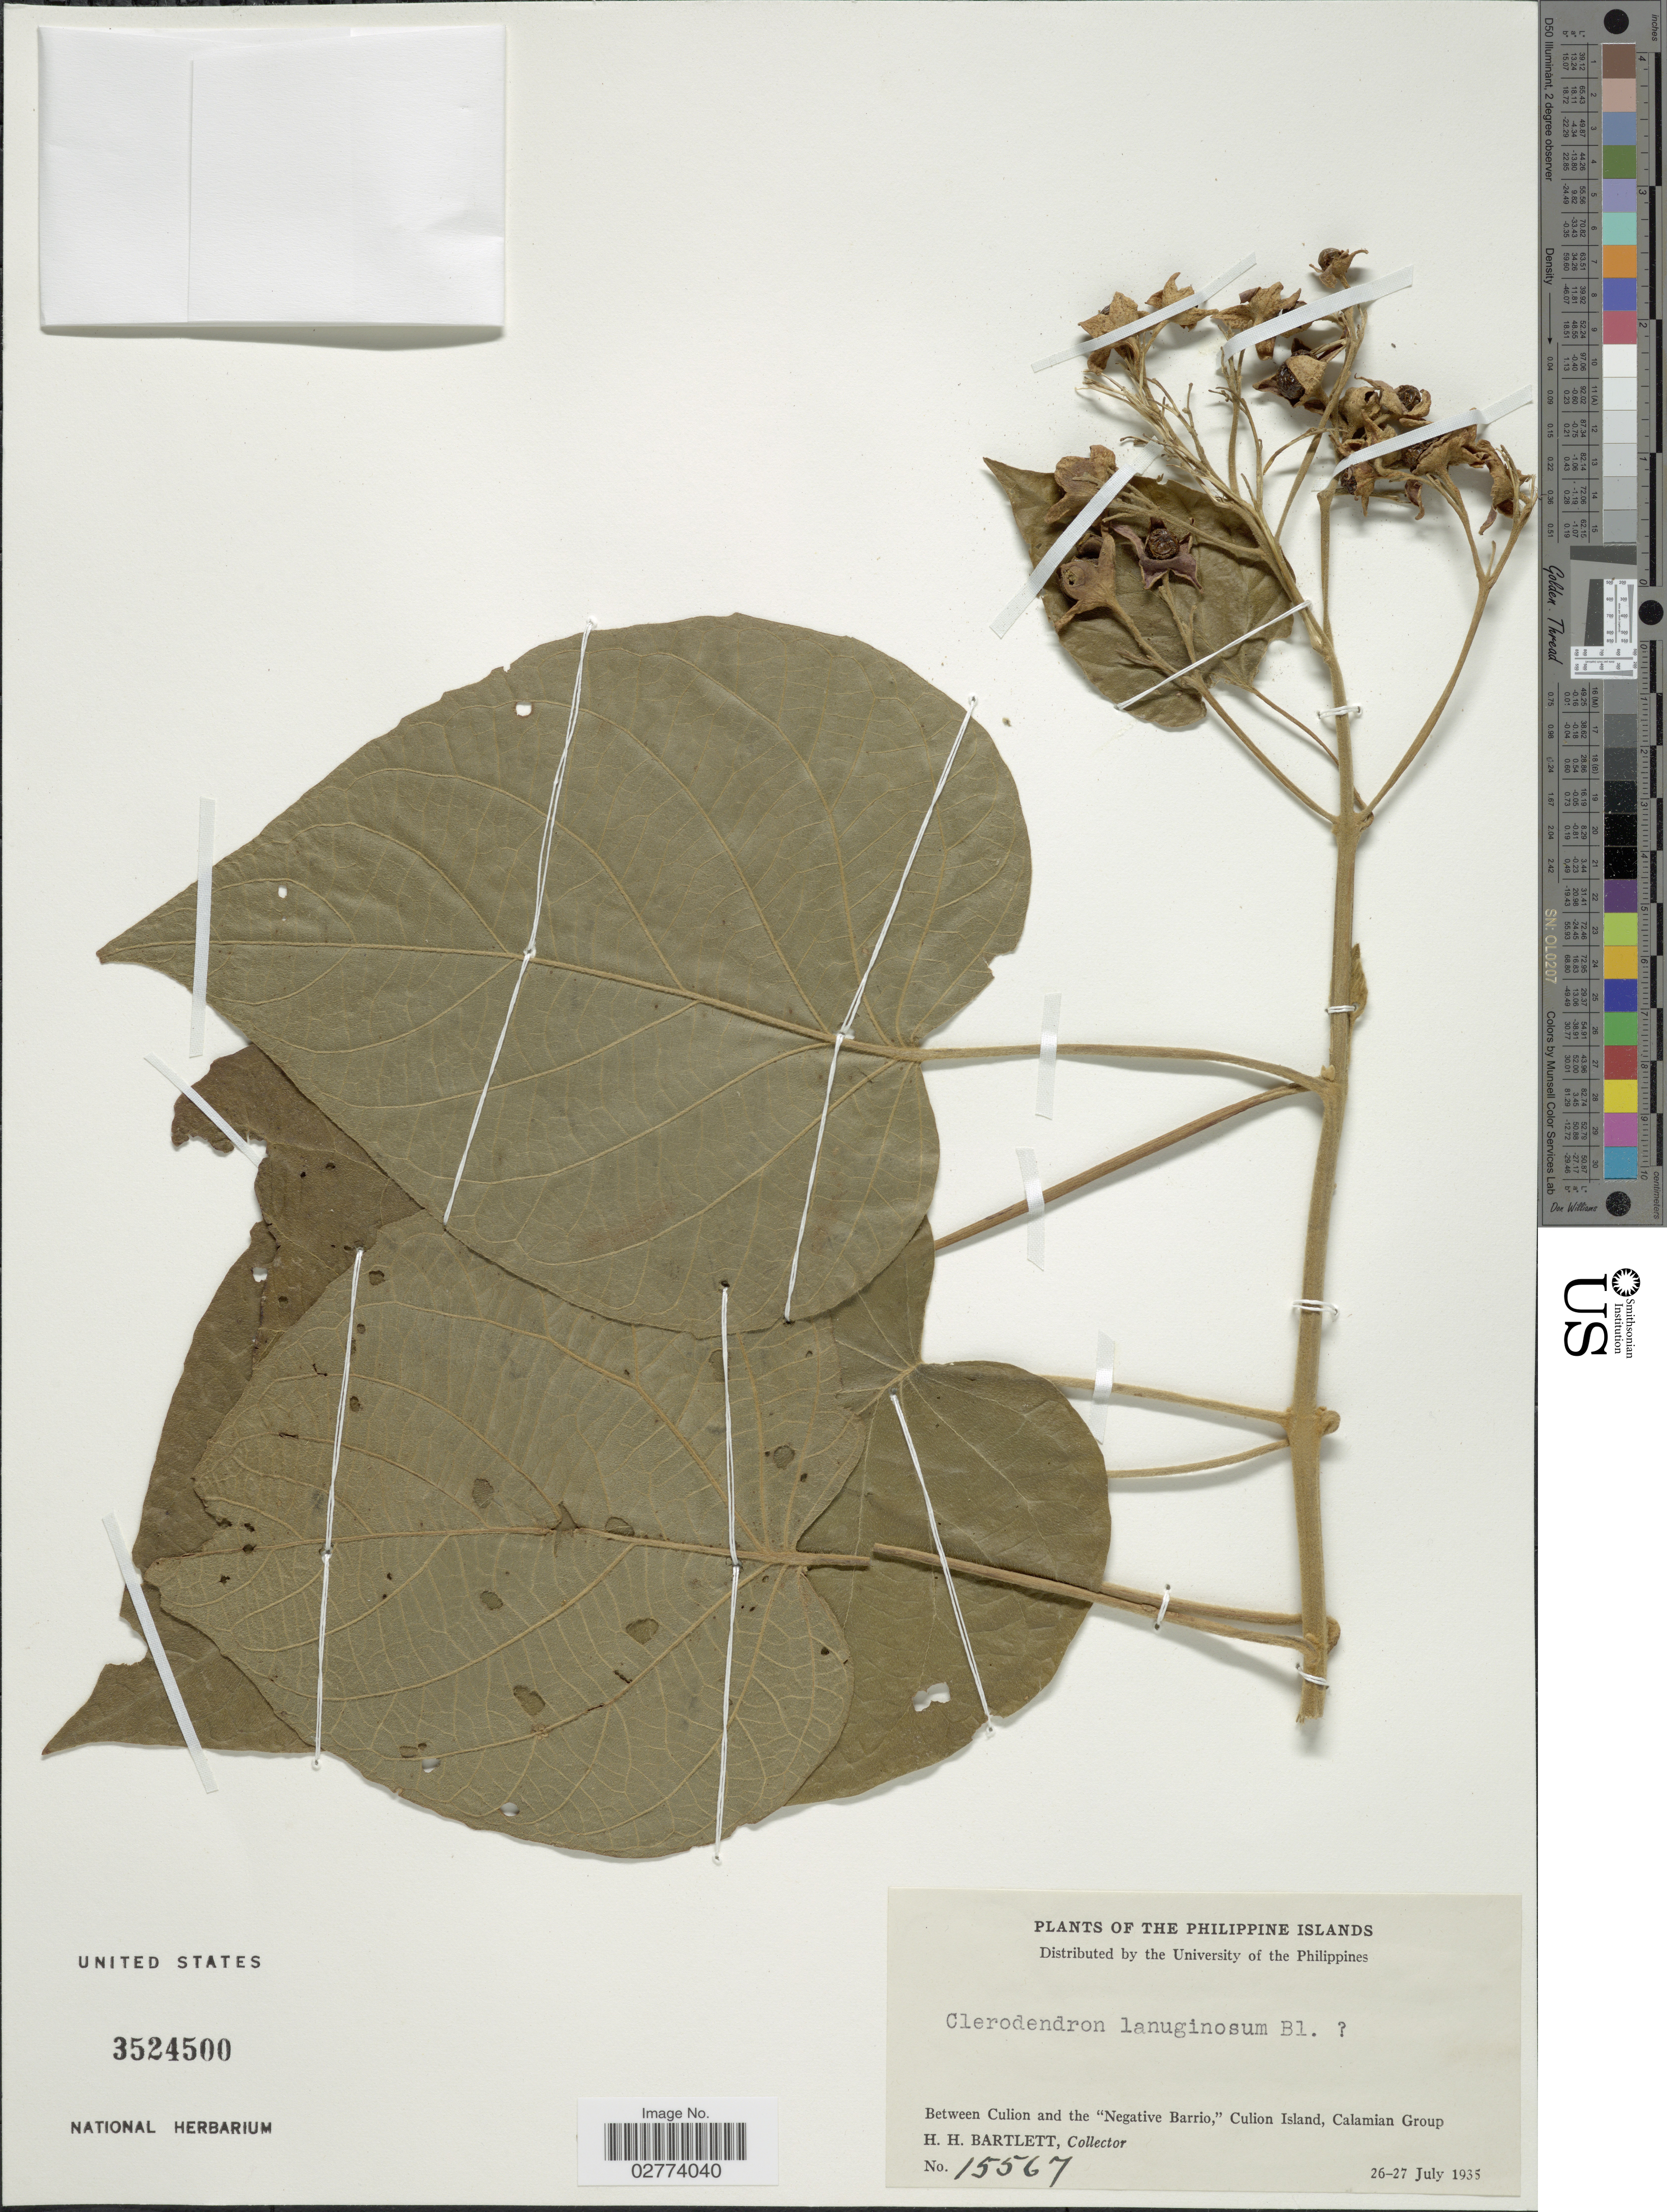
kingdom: Plantae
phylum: Tracheophyta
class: Magnoliopsida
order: Lamiales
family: Lamiaceae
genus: Clerodendrum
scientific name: Clerodendrum lanuginosum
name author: Blume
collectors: H. H. Bartlett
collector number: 15567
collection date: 1935-07-26/1935-07-27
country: Philippines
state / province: Mimaropa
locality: Between Culion and the "Negative Barrio," Culion Island, Calamian Group.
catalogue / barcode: US 3524500